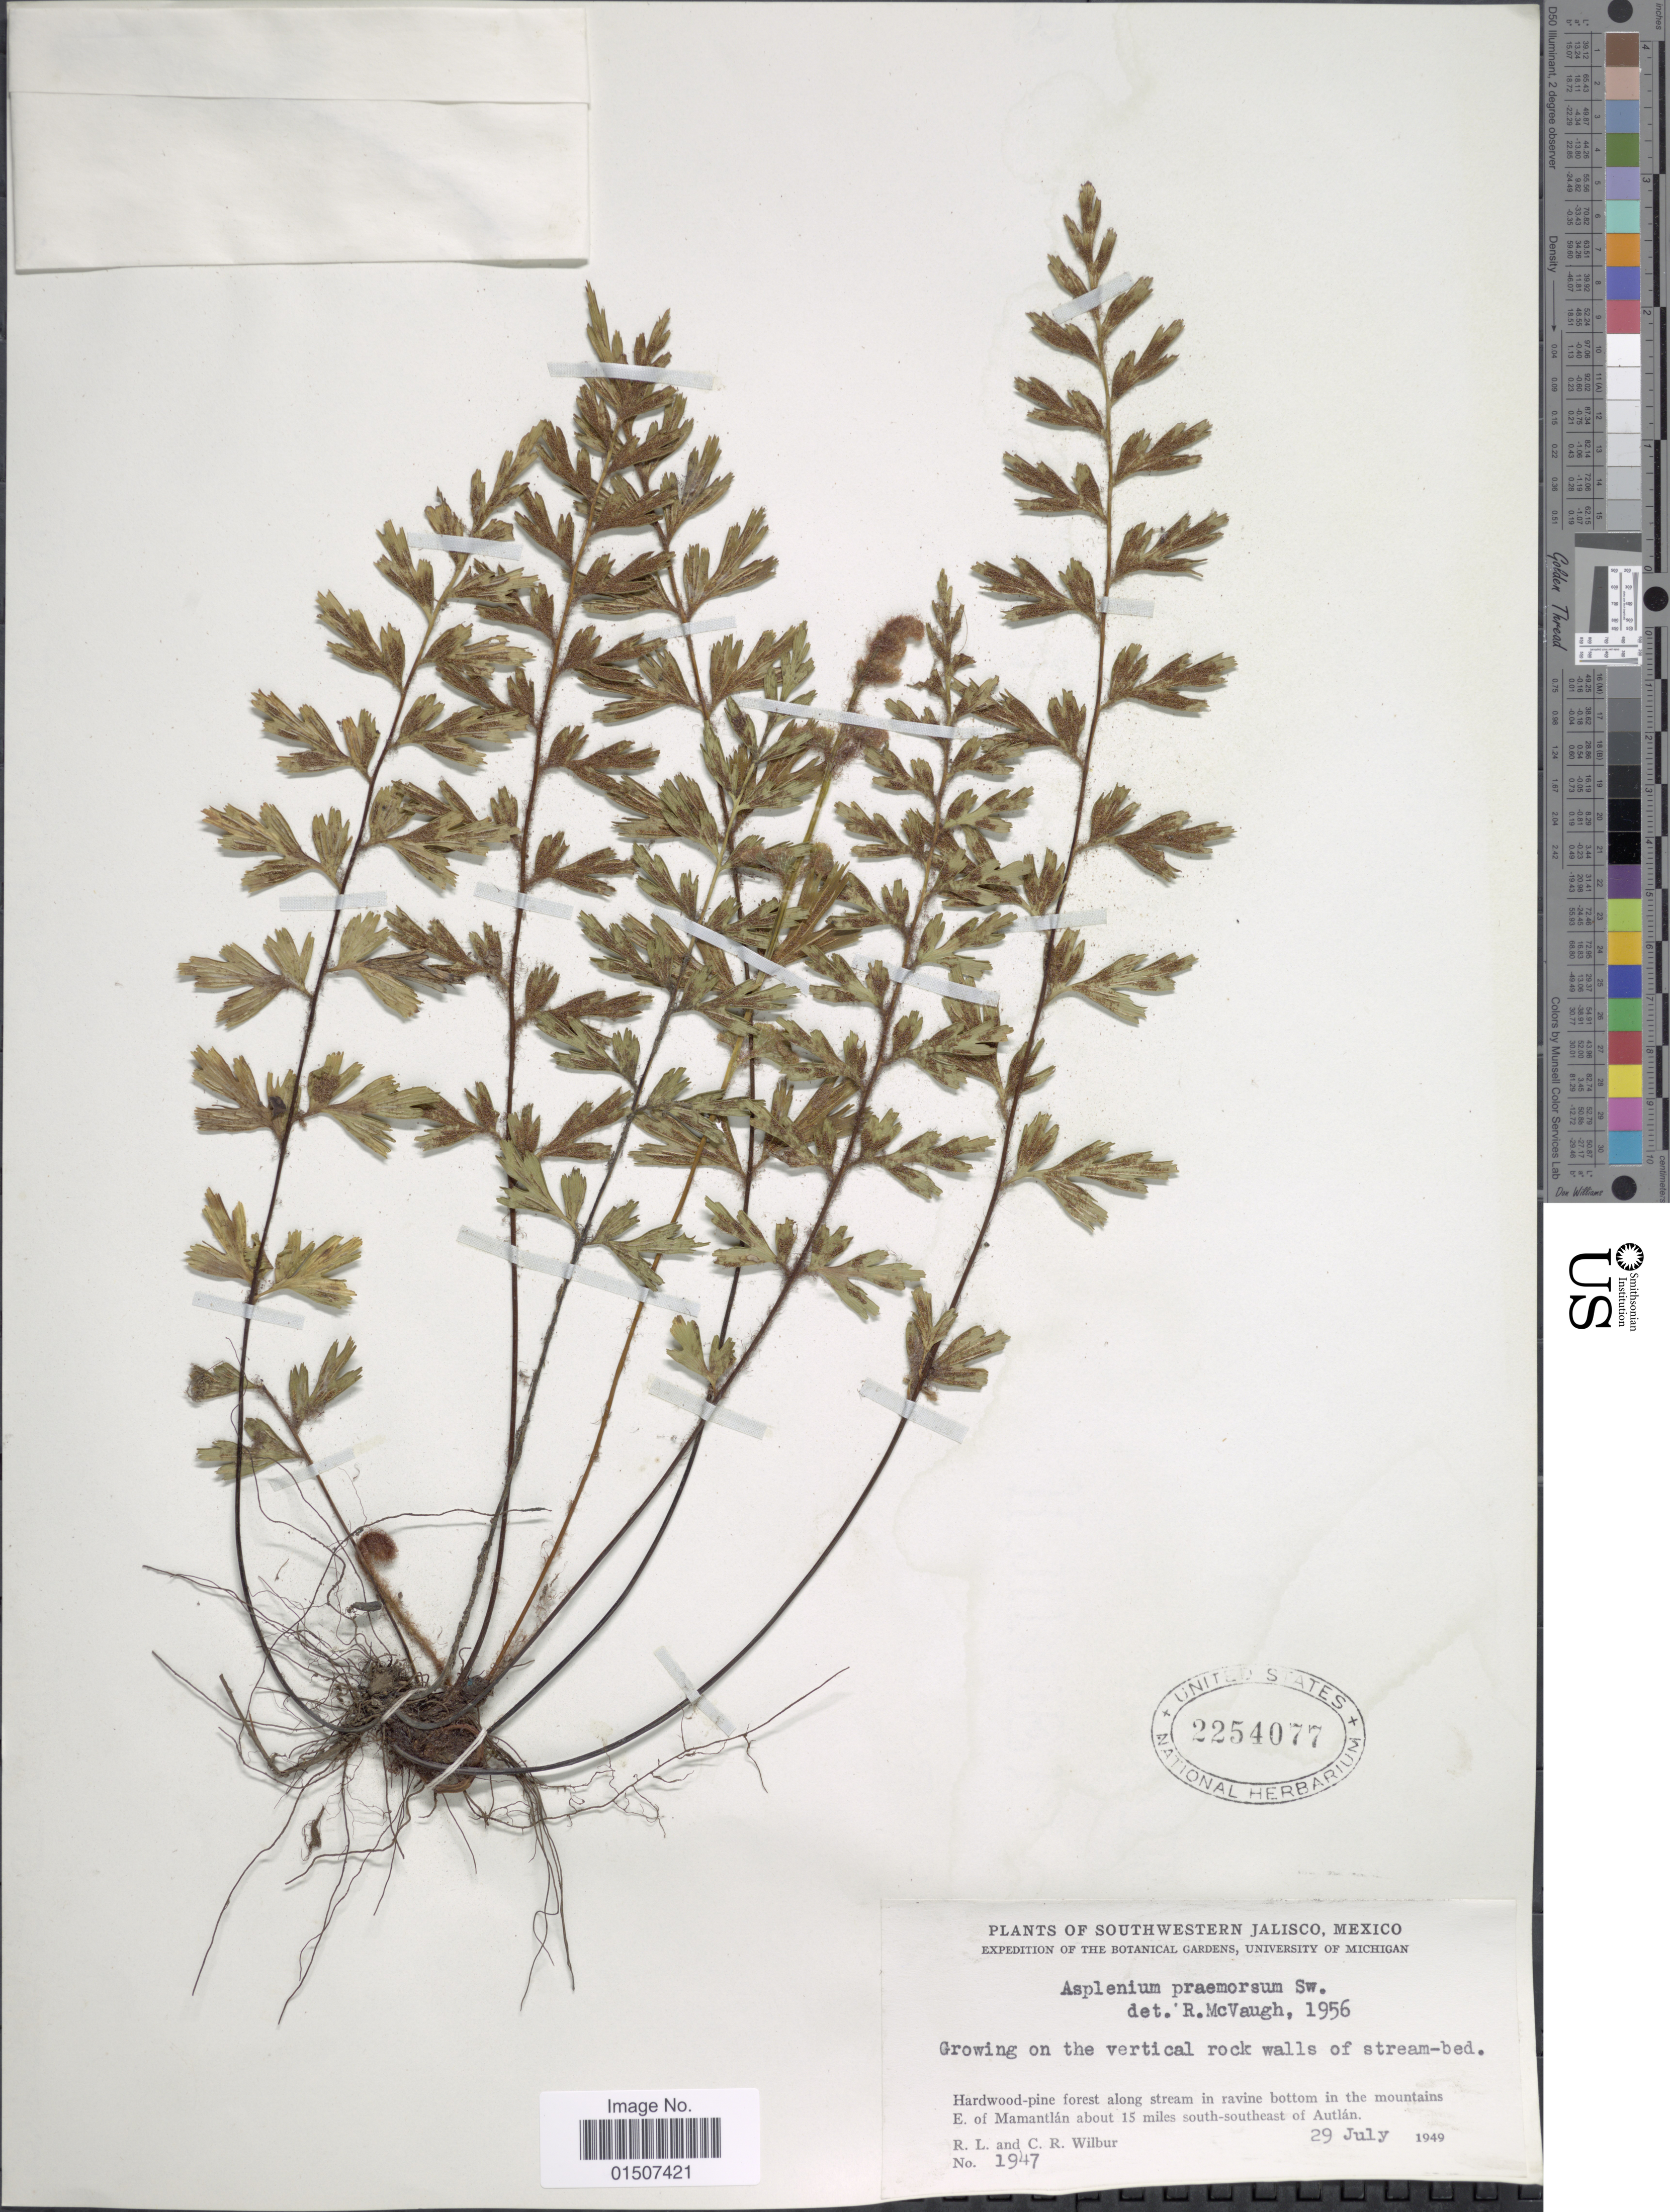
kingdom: Plantae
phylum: Tracheophyta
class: Polypodiopsida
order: Polypodiales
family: Aspleniaceae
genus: Asplenium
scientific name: Asplenium praemorsum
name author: Sw.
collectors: R. L. Wilbur & R. Wilbur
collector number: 1947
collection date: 1949-07-29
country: Mexico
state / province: Jalisco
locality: Southwestern Jalisco, Hardwood-pine forest along stream in ravine bottom in the mountains E. of Mamantlán about 15 miles south-southeast of Autlán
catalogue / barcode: US 2254077